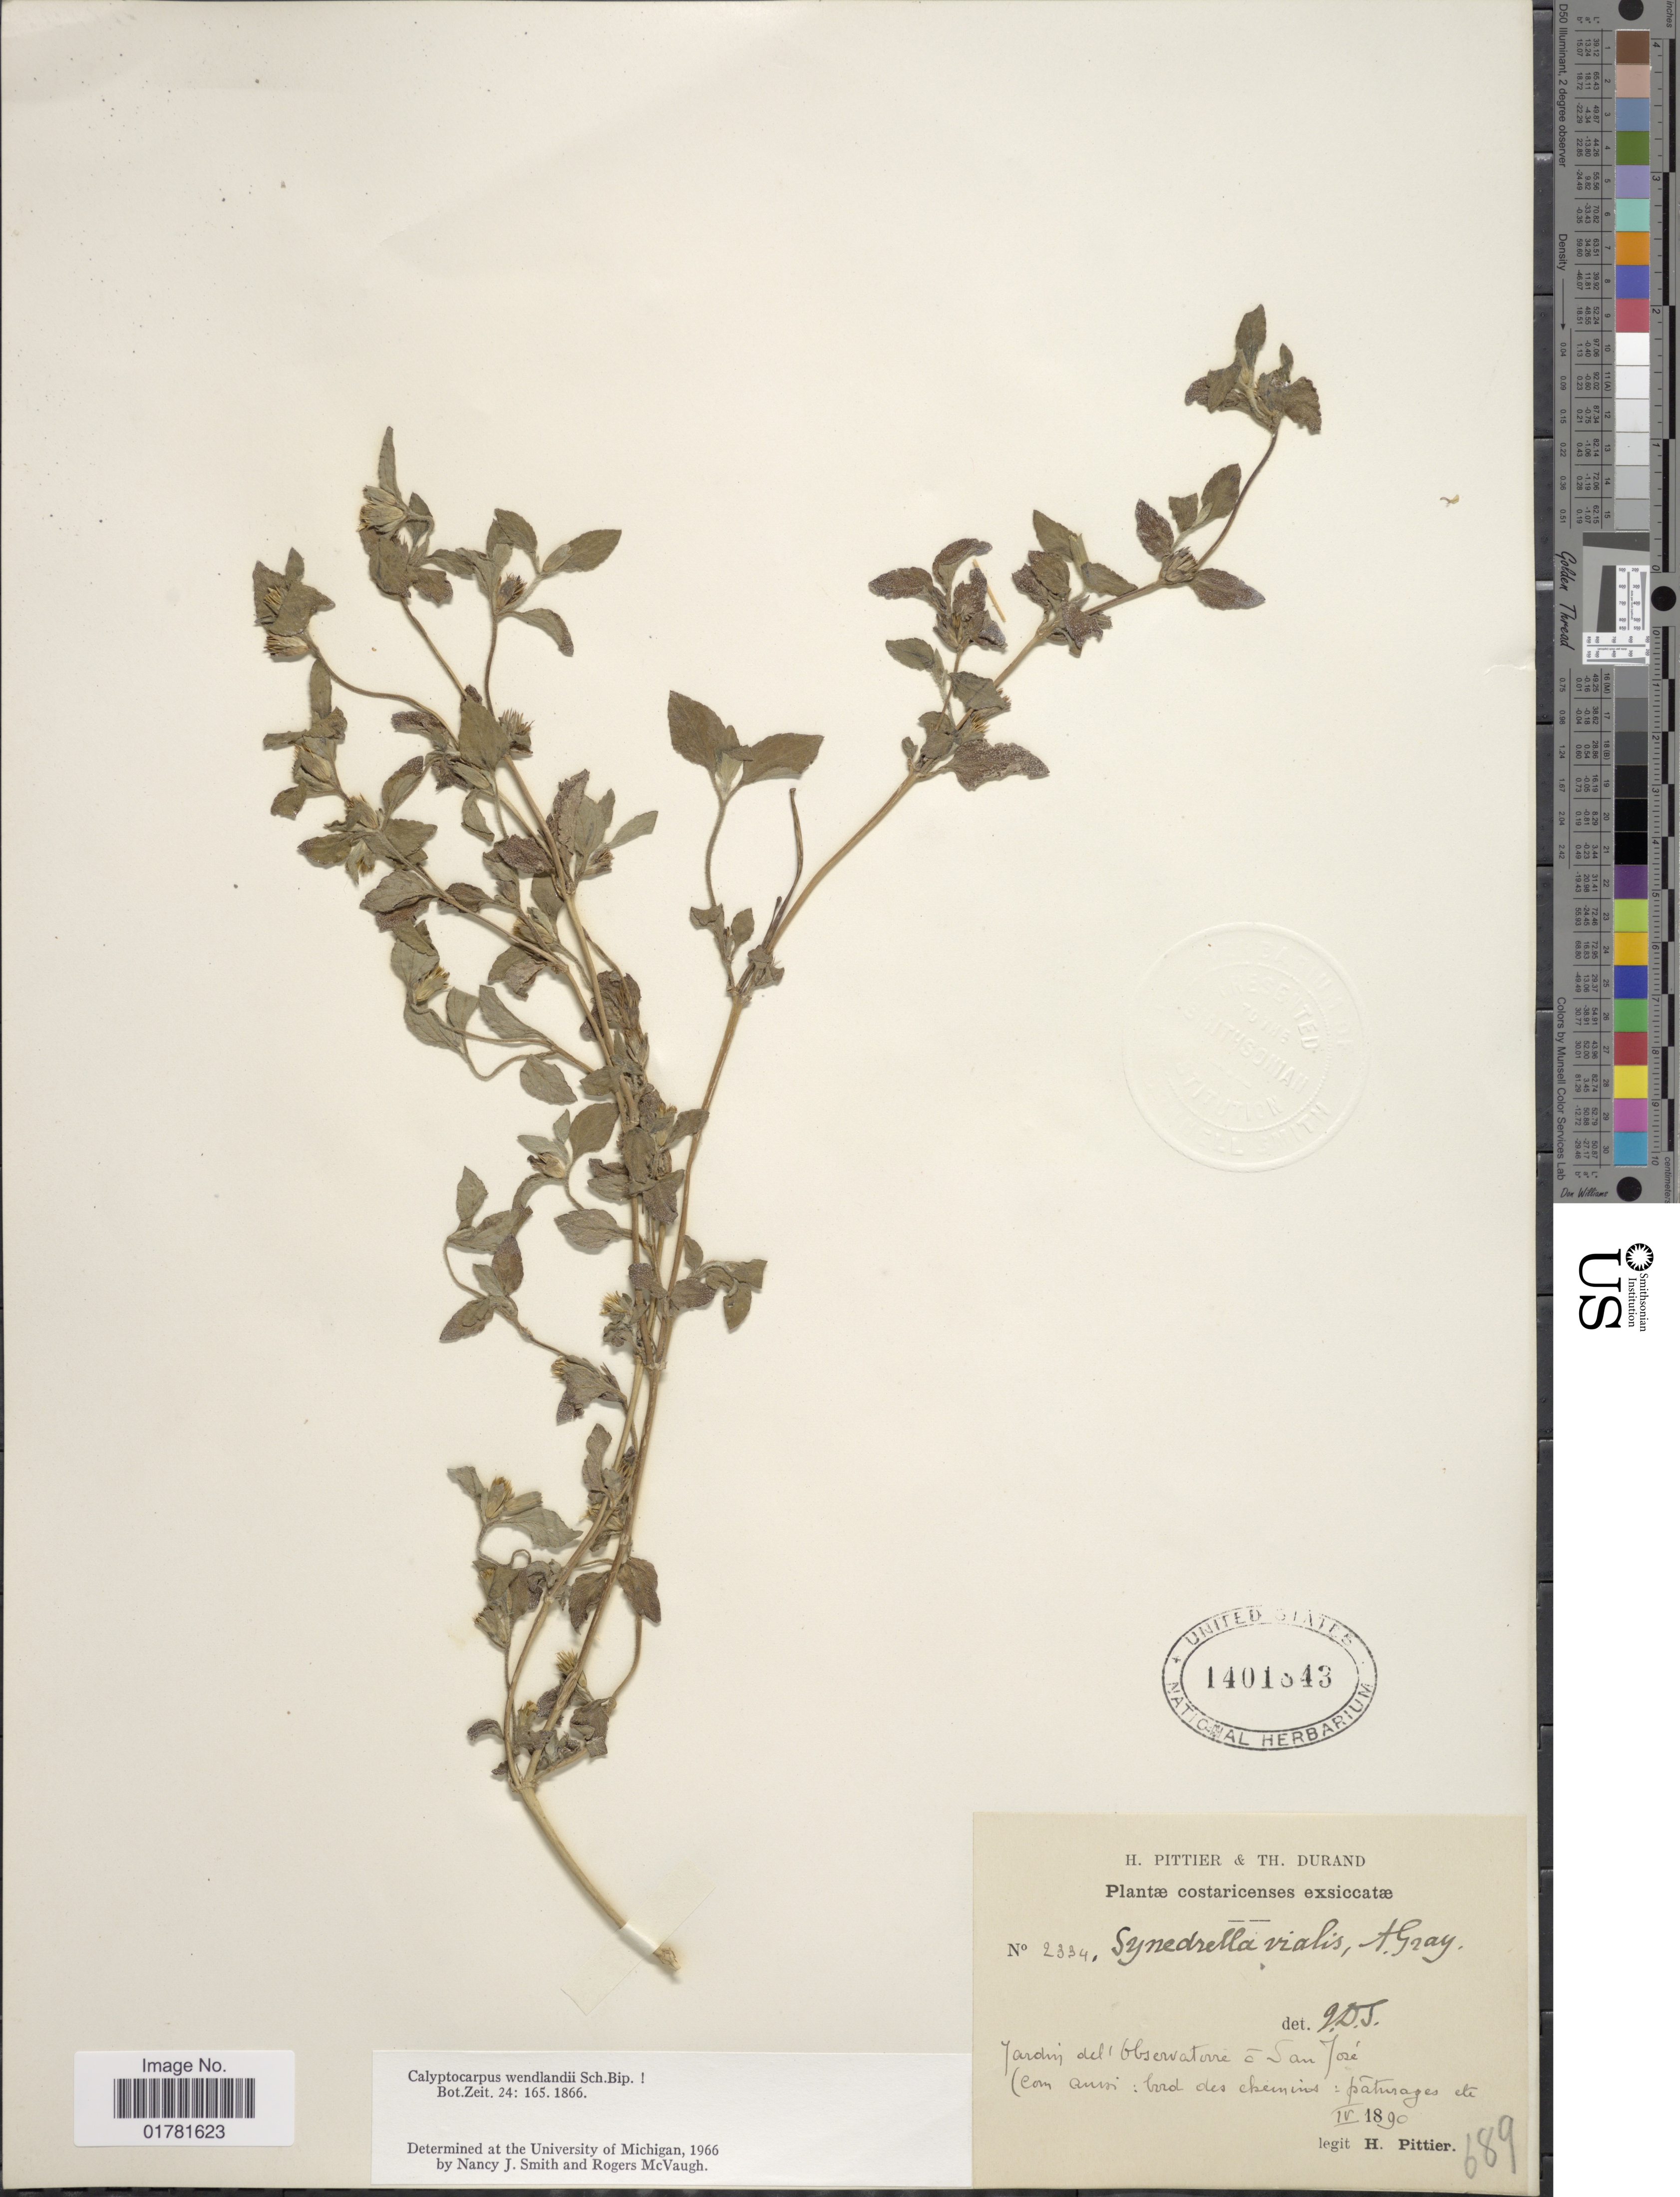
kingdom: Plantae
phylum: Tracheophyta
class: Magnoliopsida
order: Asterales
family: Asteraceae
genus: Calyptocarpus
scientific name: Calyptocarpus wendlandii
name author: Sch. Bip.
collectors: H. F. Pittier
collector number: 2334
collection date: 1890-04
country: Costa Rica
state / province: San José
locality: Jardin del 'Observatorre á San José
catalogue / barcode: US 1401843